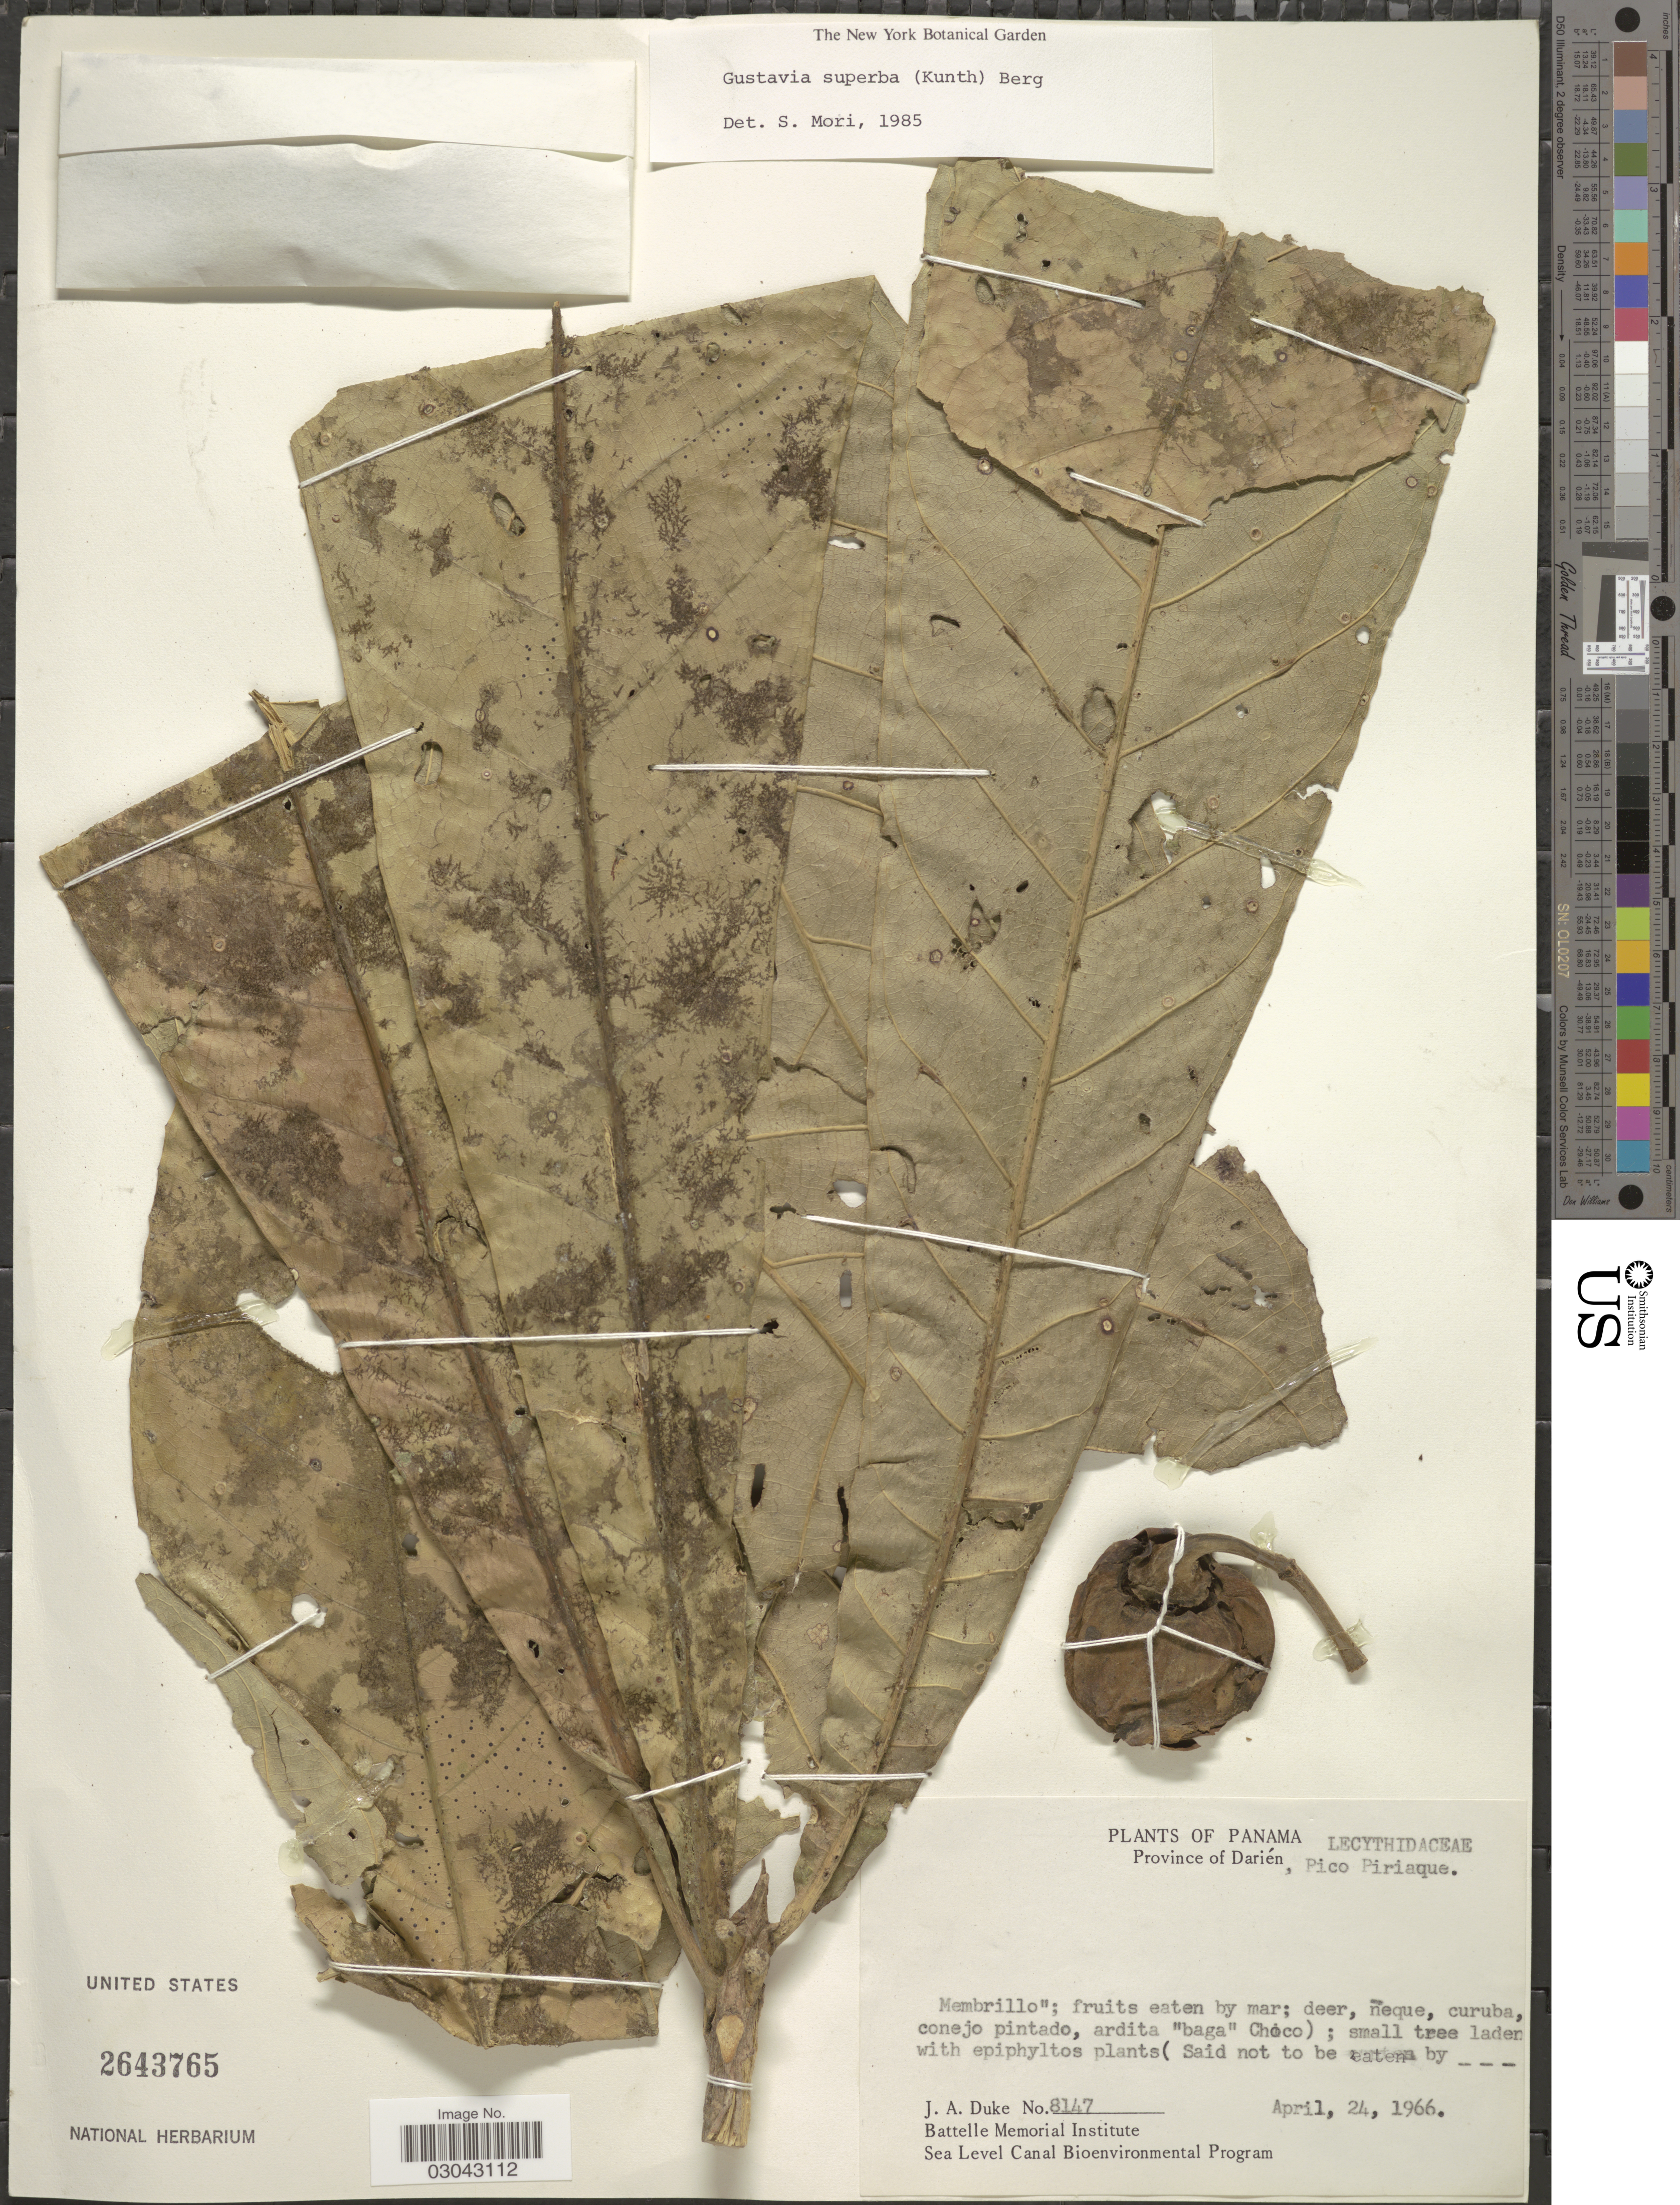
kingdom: Plantae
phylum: Tracheophyta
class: Magnoliopsida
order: Ericales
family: Lecythidaceae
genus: Gustavia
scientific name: Gustavia superba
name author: (Kunth) O. Berg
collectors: J. A. Duke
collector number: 8147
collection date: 1966-04-24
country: Panama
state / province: Darién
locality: Pico Piriaque.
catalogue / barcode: US 2643765